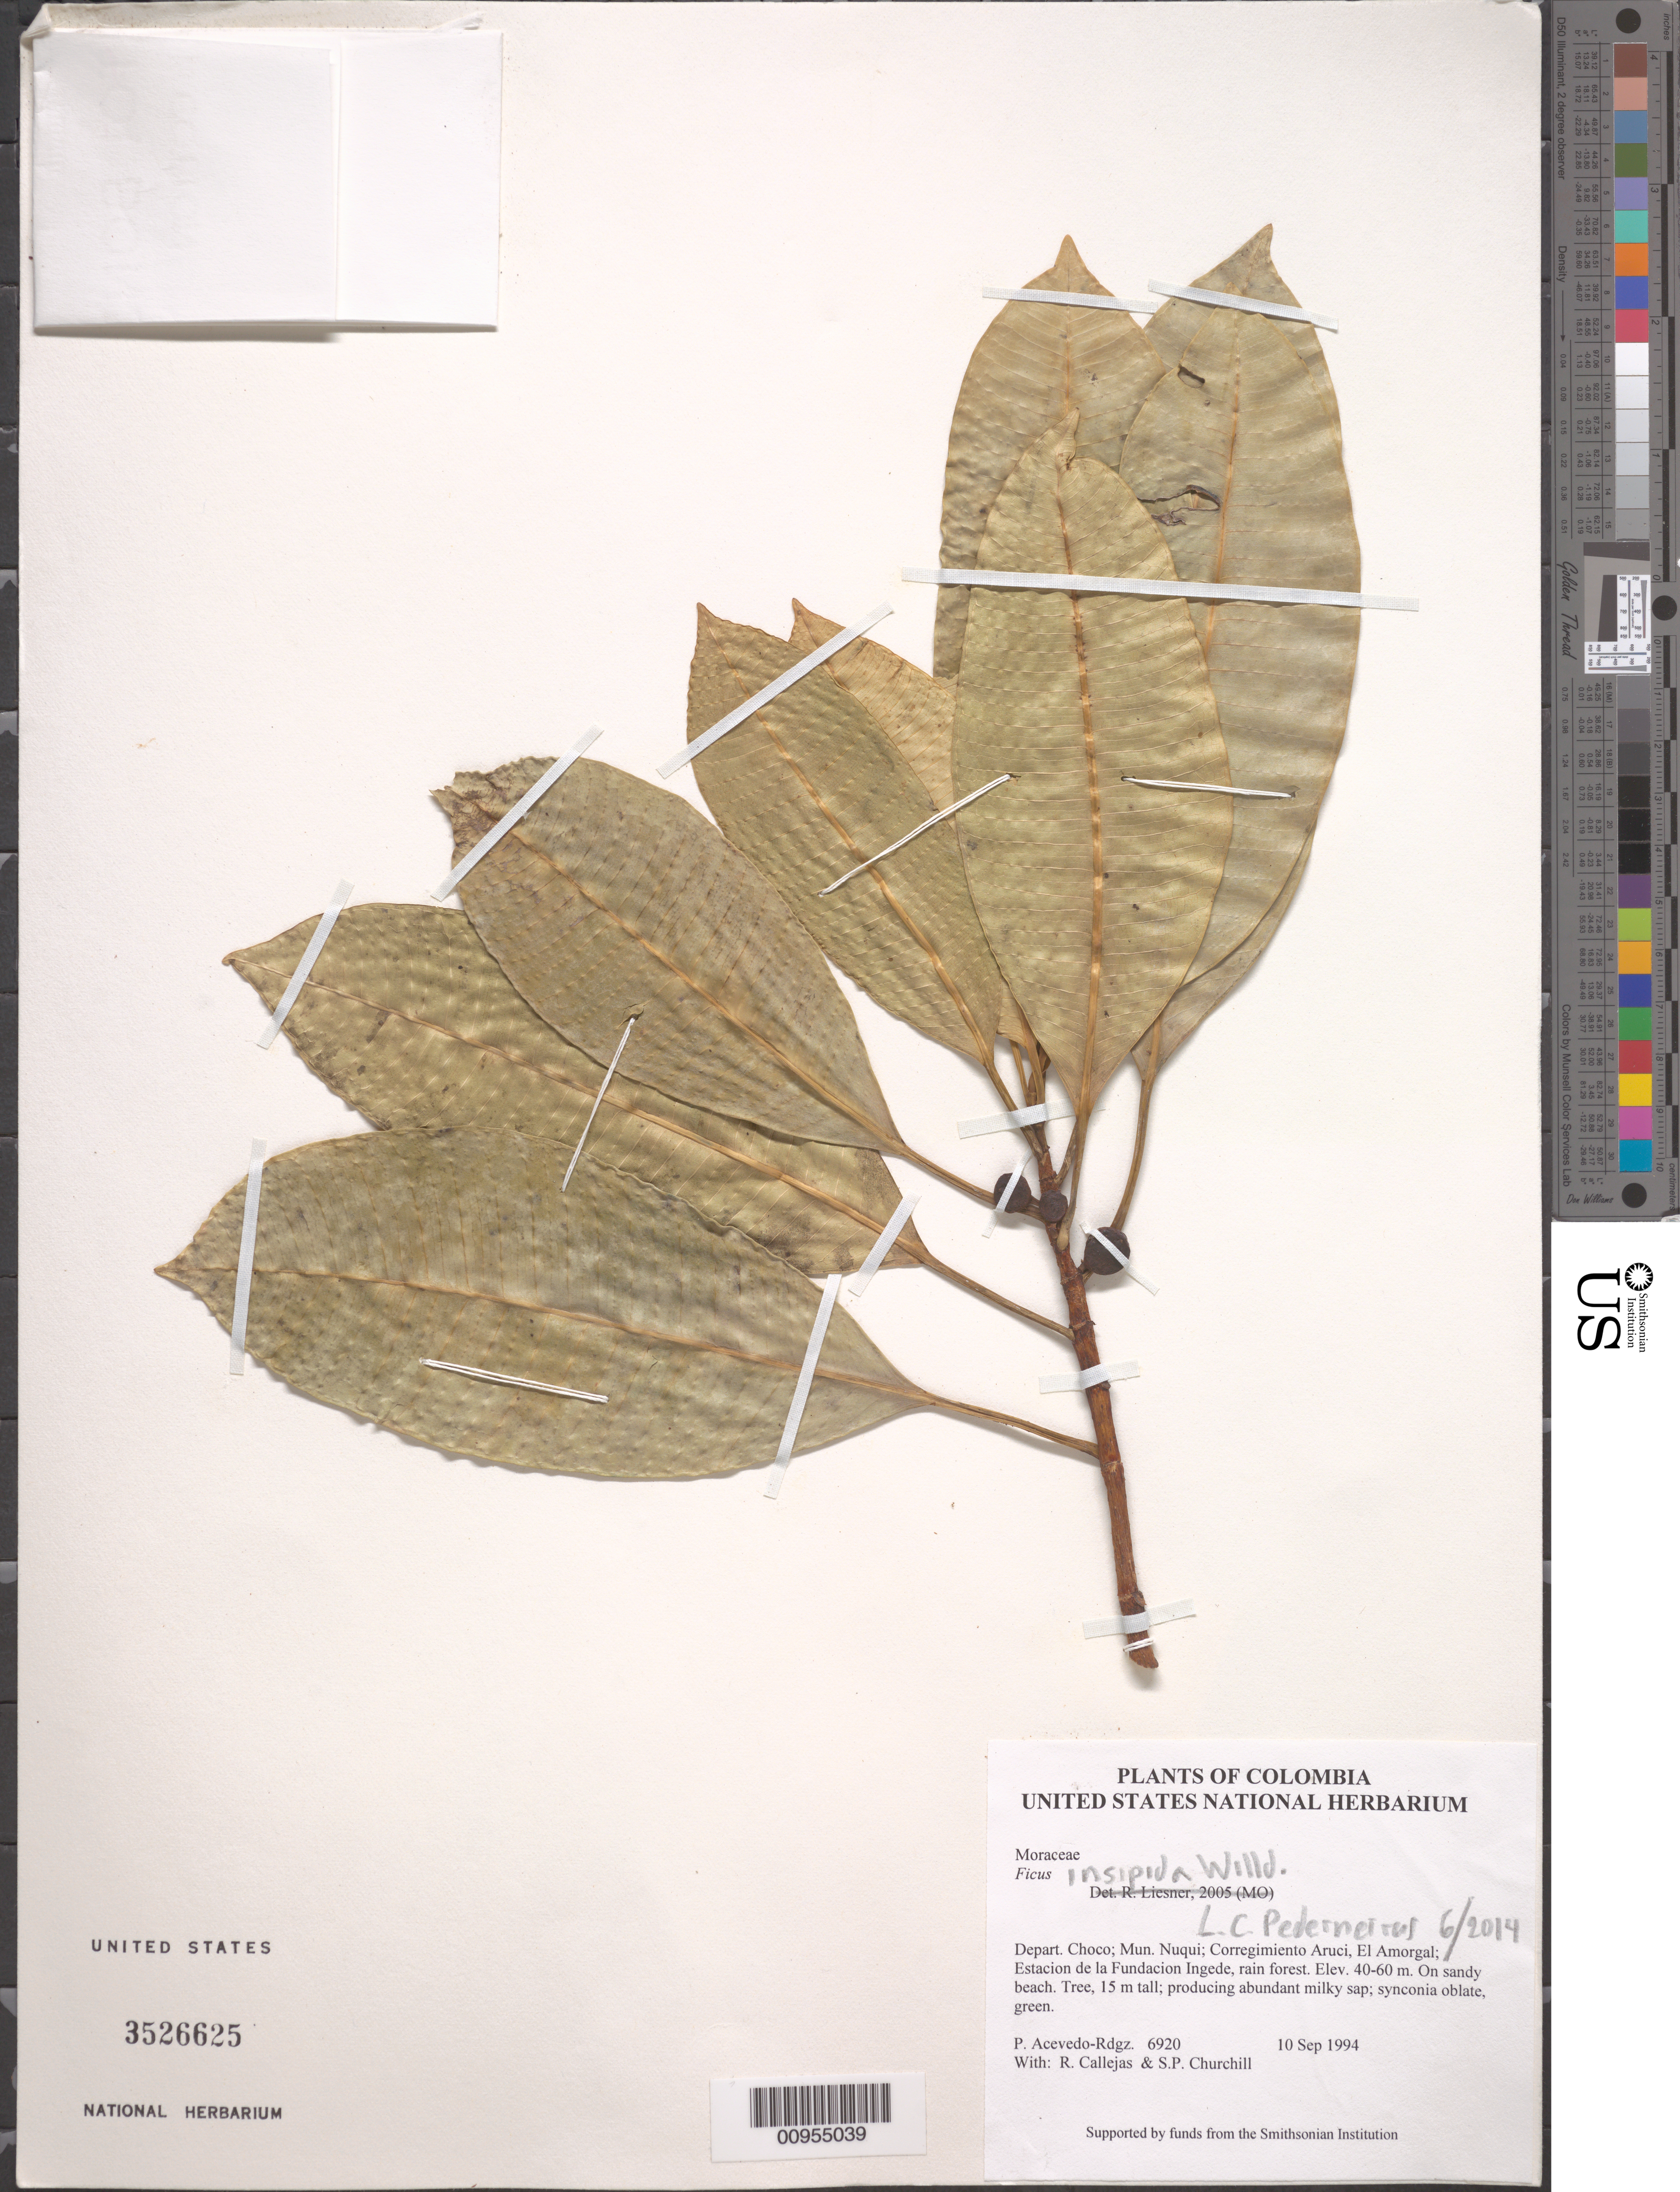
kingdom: Plantae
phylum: Tracheophyta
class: Magnoliopsida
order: Rosales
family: Moraceae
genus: Ficus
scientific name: Ficus insipida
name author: Willd.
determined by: Cardoso Pederneiras, L.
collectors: P. Acevedo-Rodr., R. Callejas & S. Churchill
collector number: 6920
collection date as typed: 10 Sep 1994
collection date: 1994-09-10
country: Colombia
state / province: Chocó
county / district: Nuqui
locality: Depart. Choco; Mun. Nuqui; Corregimiento Aruci, El Amorgal; Estacion de la Fundacion Ingede, rain forest.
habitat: On sandy beach.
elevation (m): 40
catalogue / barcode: US 3526625